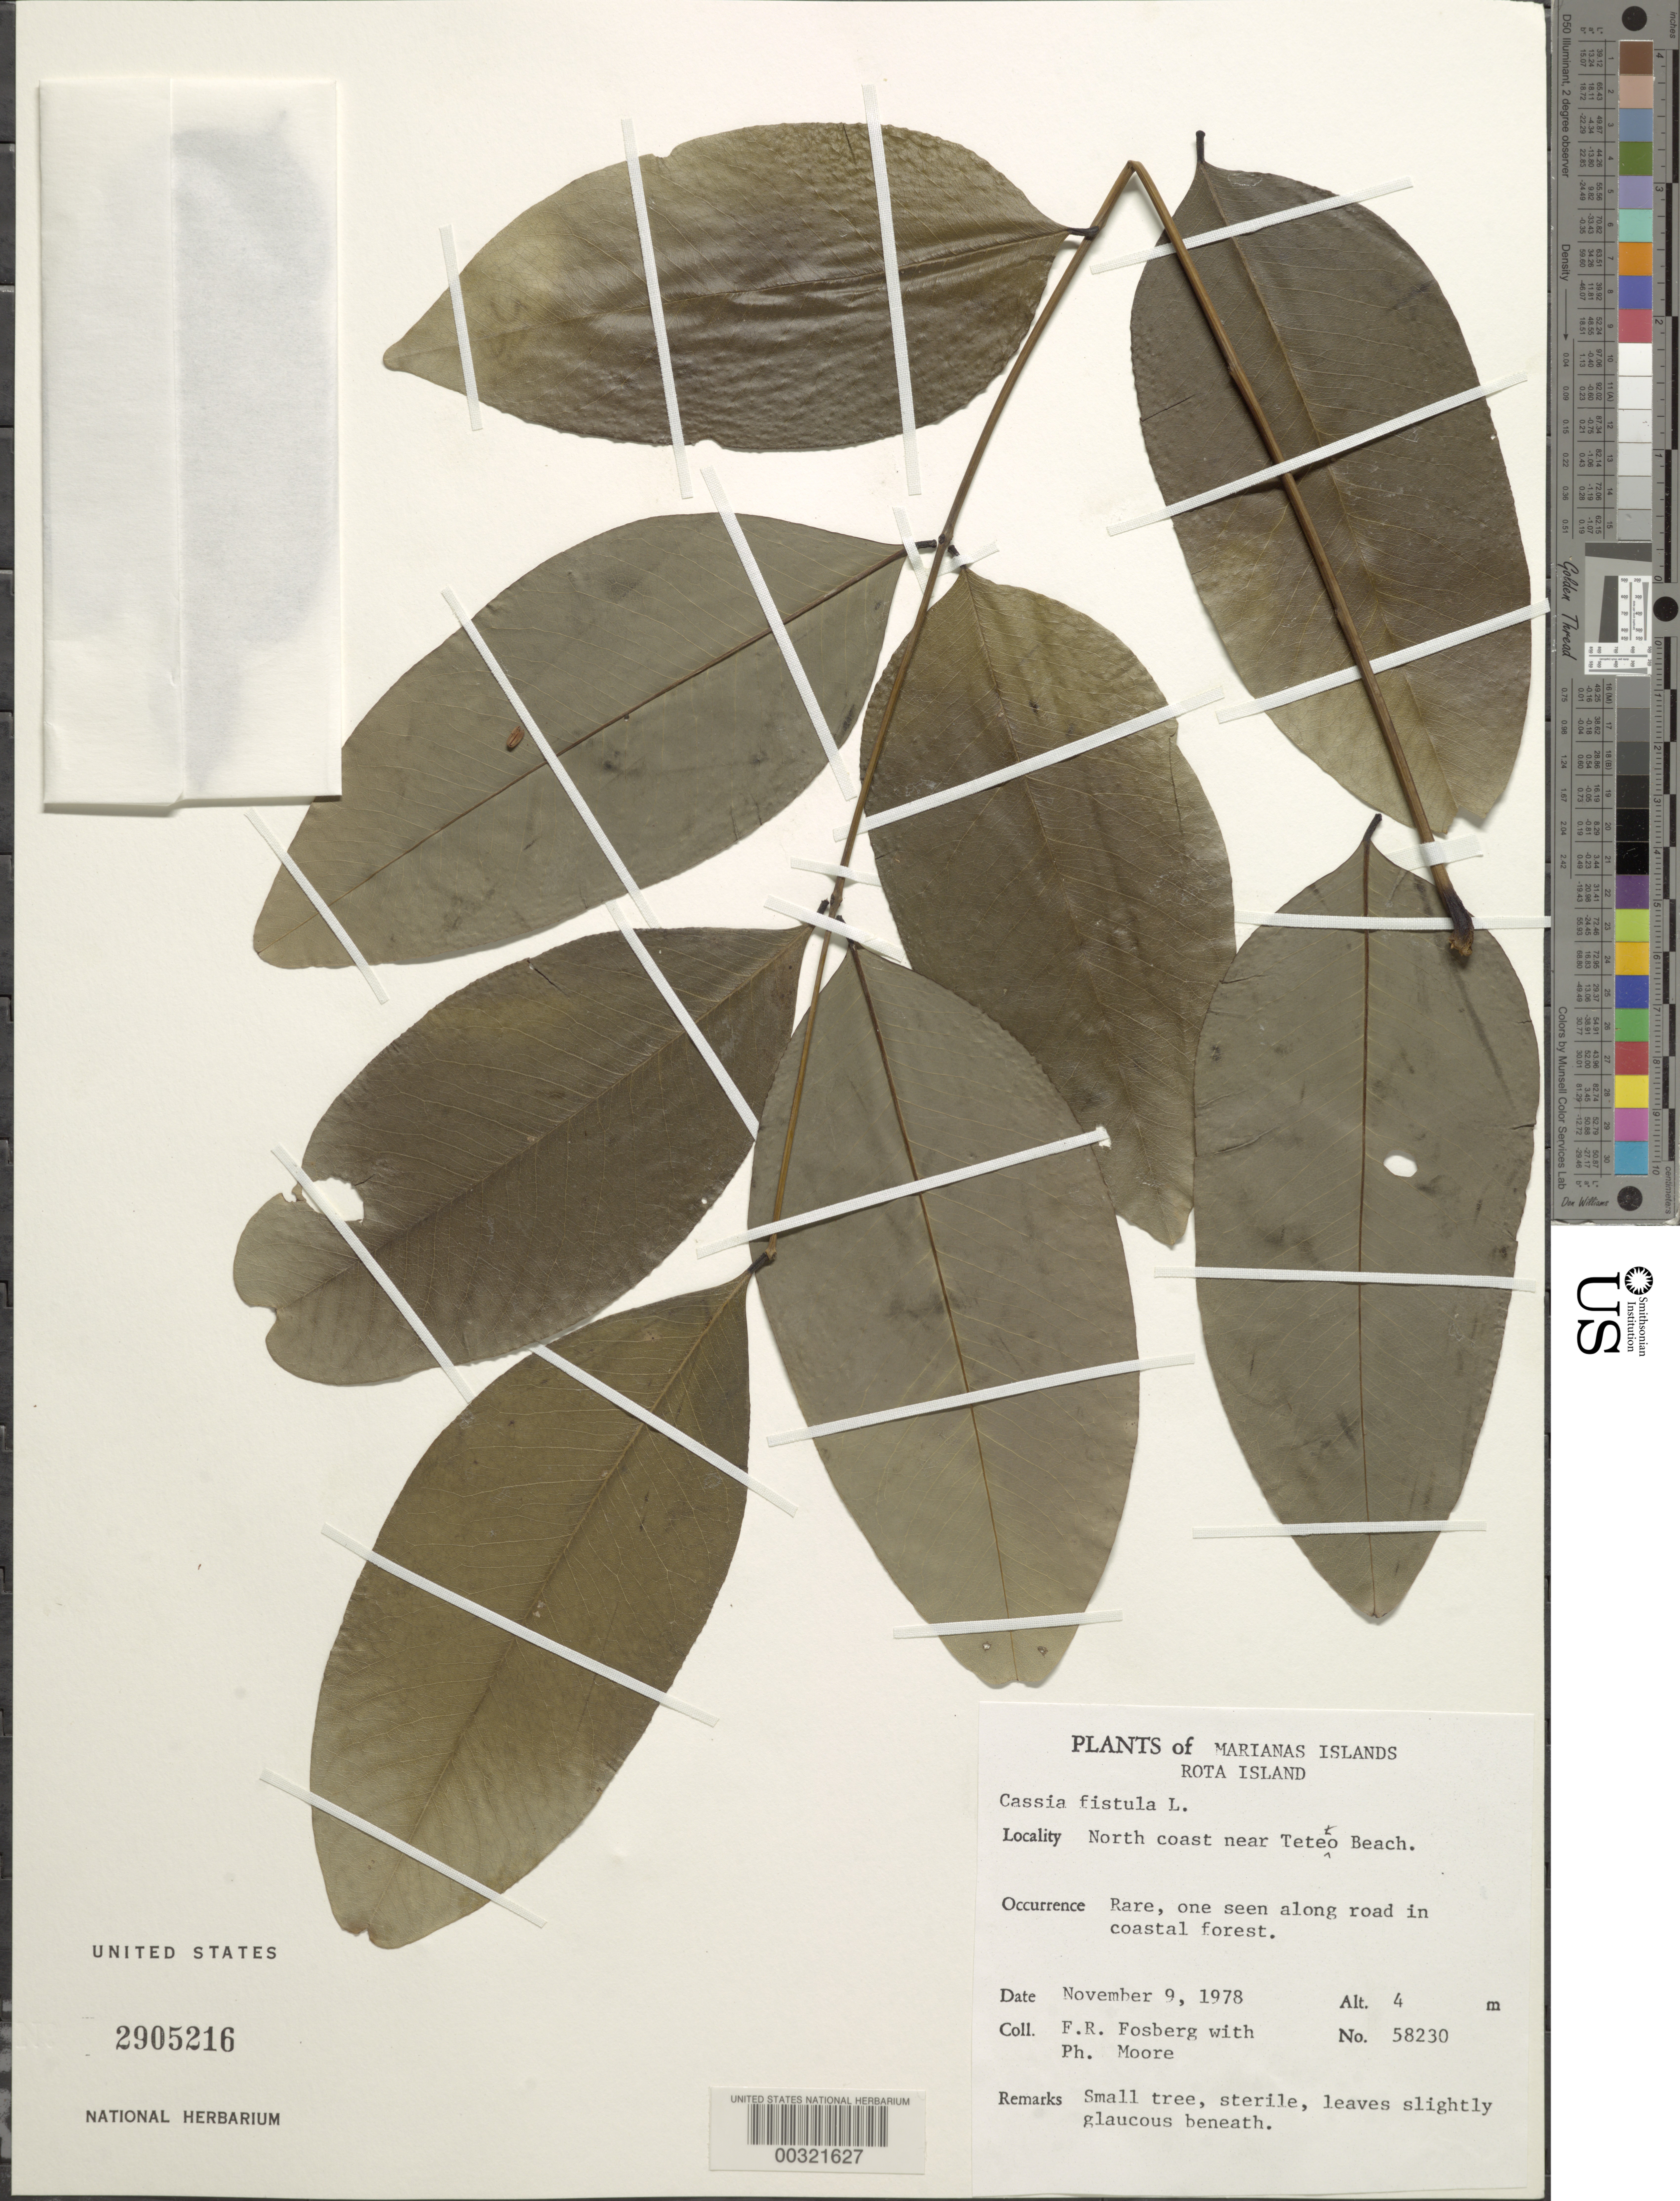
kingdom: Plantae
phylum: Tracheophyta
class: Magnoliopsida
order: Fabales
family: Fabaceae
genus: Cassia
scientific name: Cassia fistula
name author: L.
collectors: F. R. Fosberg & P. Moore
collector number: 58230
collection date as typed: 09 Nov 1978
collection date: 1978-11-09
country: Northern Mariana Islands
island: Rota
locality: N coast near Teteto Beach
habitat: Along road in coastal forest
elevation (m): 4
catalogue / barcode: US 2905216